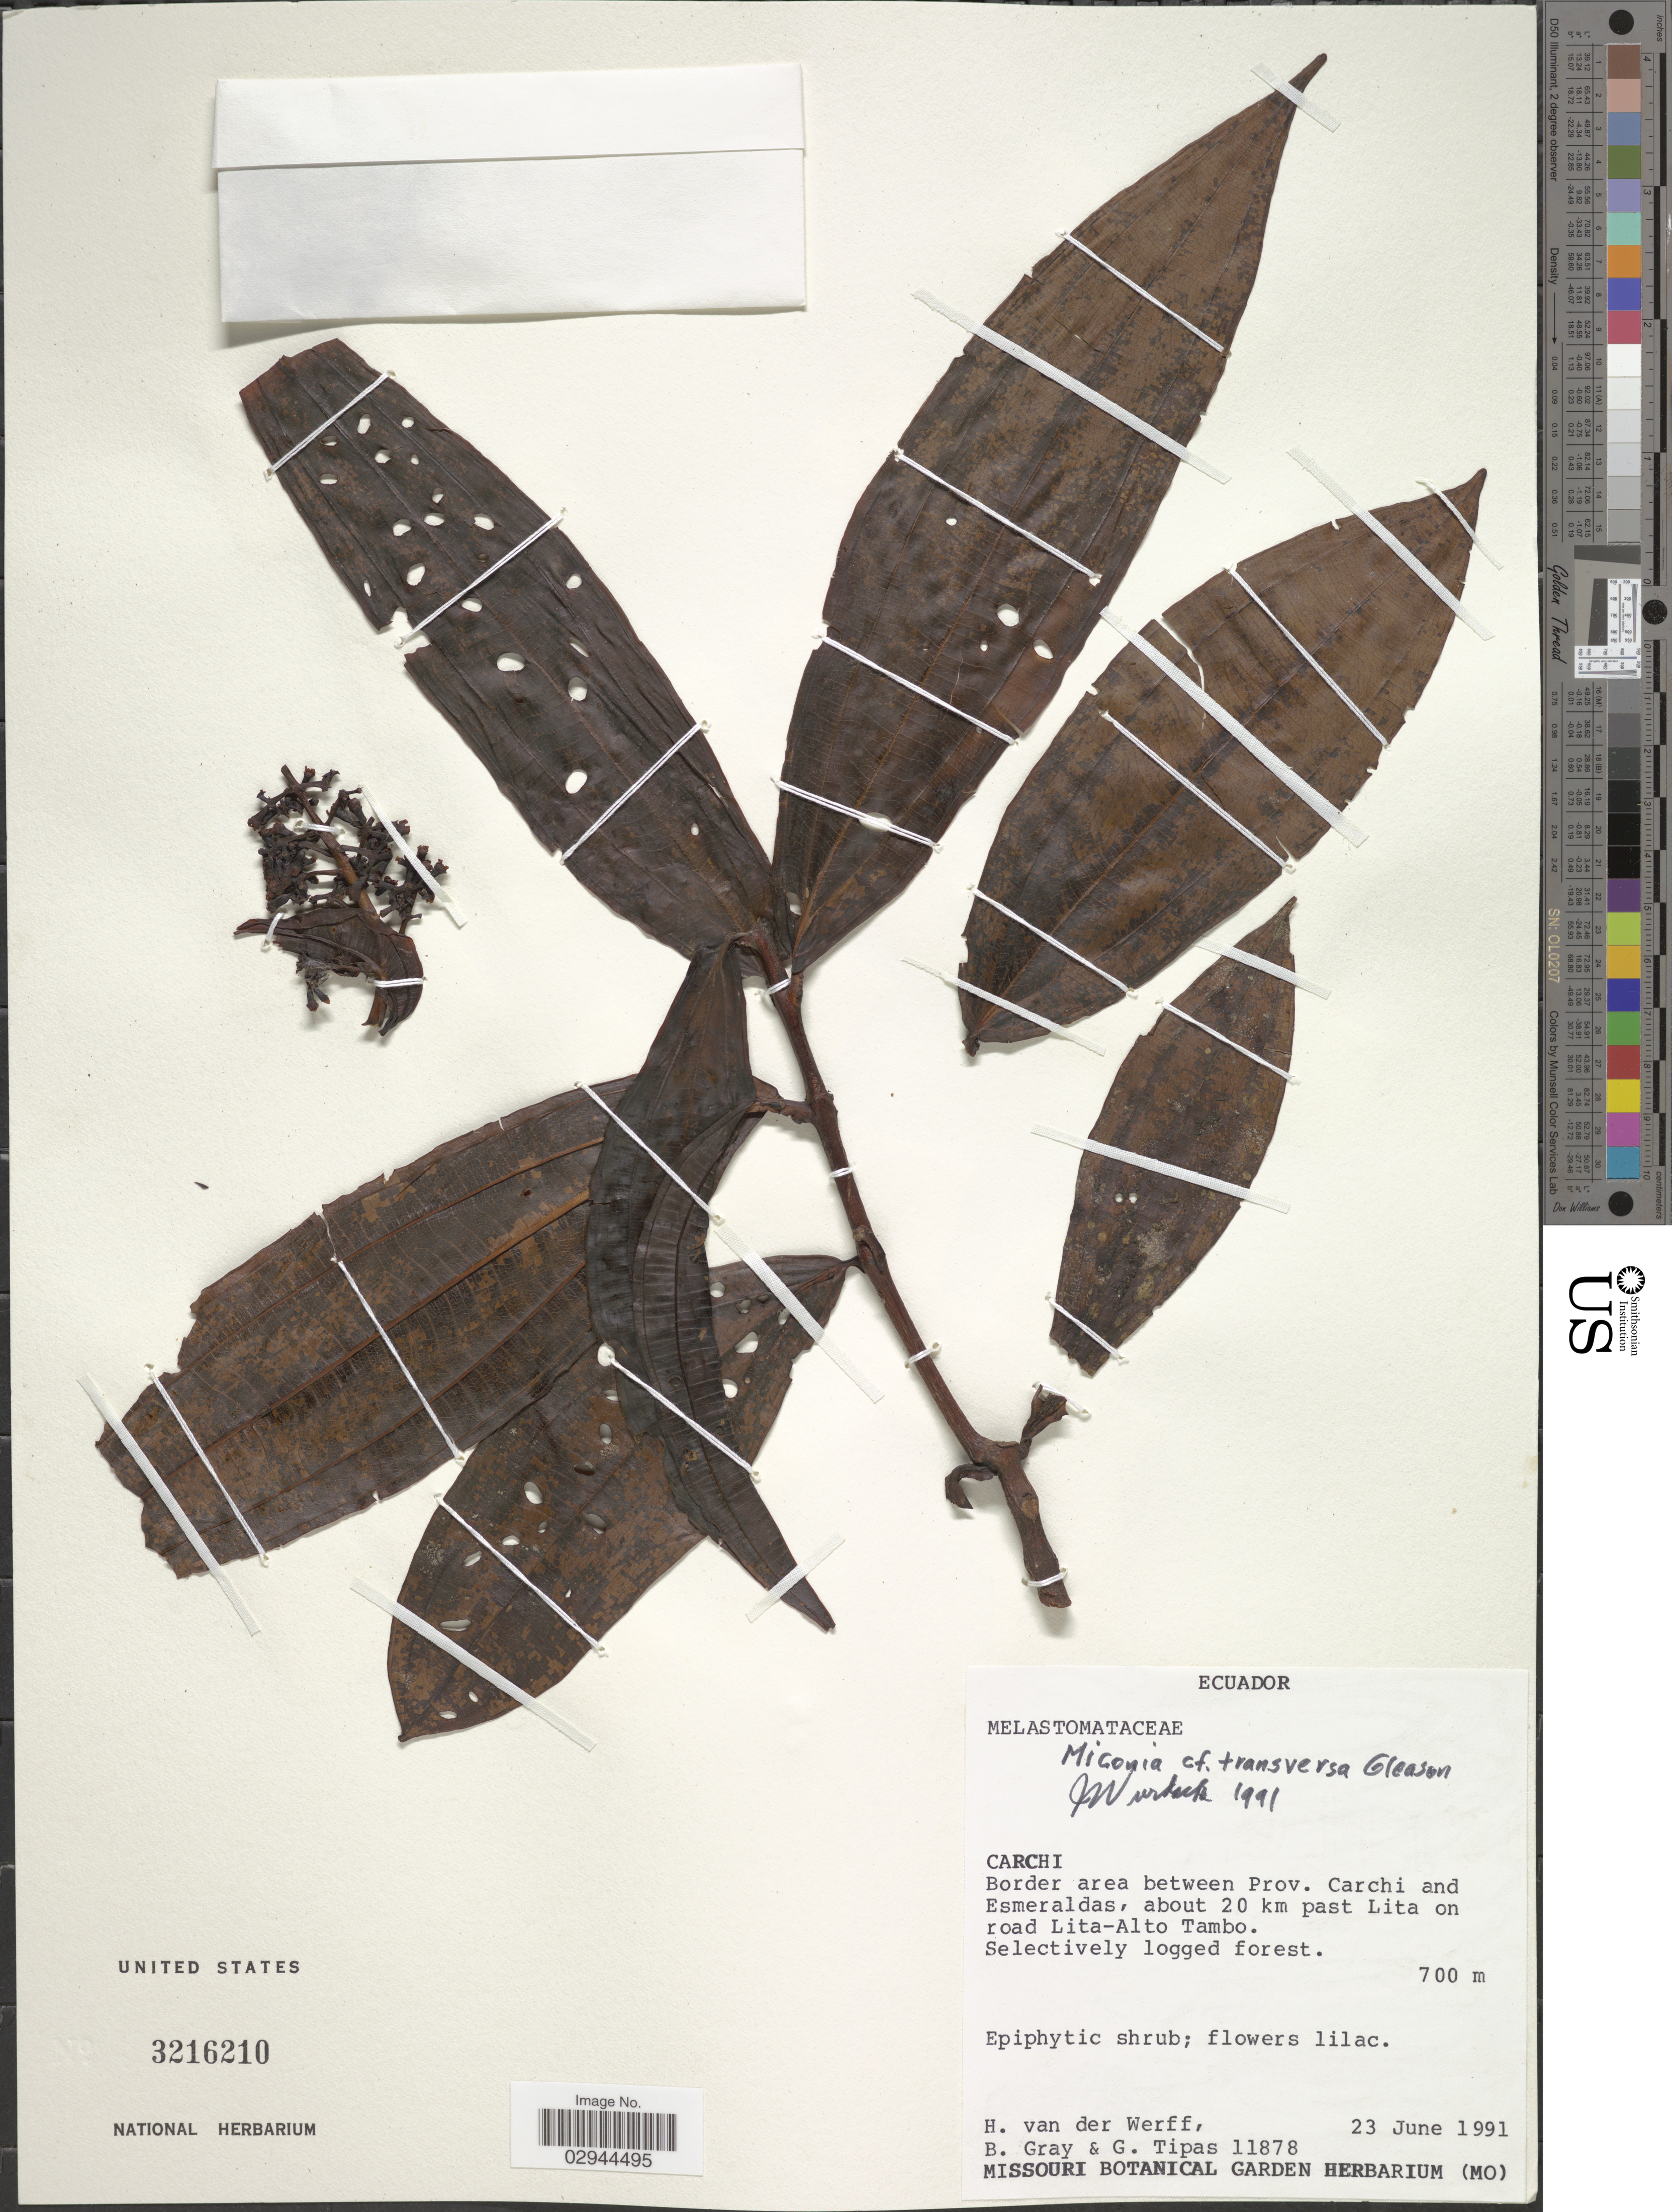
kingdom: Plantae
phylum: Tracheophyta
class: Magnoliopsida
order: Myrtales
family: Melastomataceae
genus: Miconia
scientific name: Miconia transversa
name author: Gleason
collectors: H. van der Werff, B. Gray & G. Tipas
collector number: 11878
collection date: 1991-06-23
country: Ecuador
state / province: Carchi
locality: Border area between Prov. Carchi and Esmeraldas, about 20 km past Lita on road Lita-Alto Tambo.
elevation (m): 700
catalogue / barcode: US 3216210